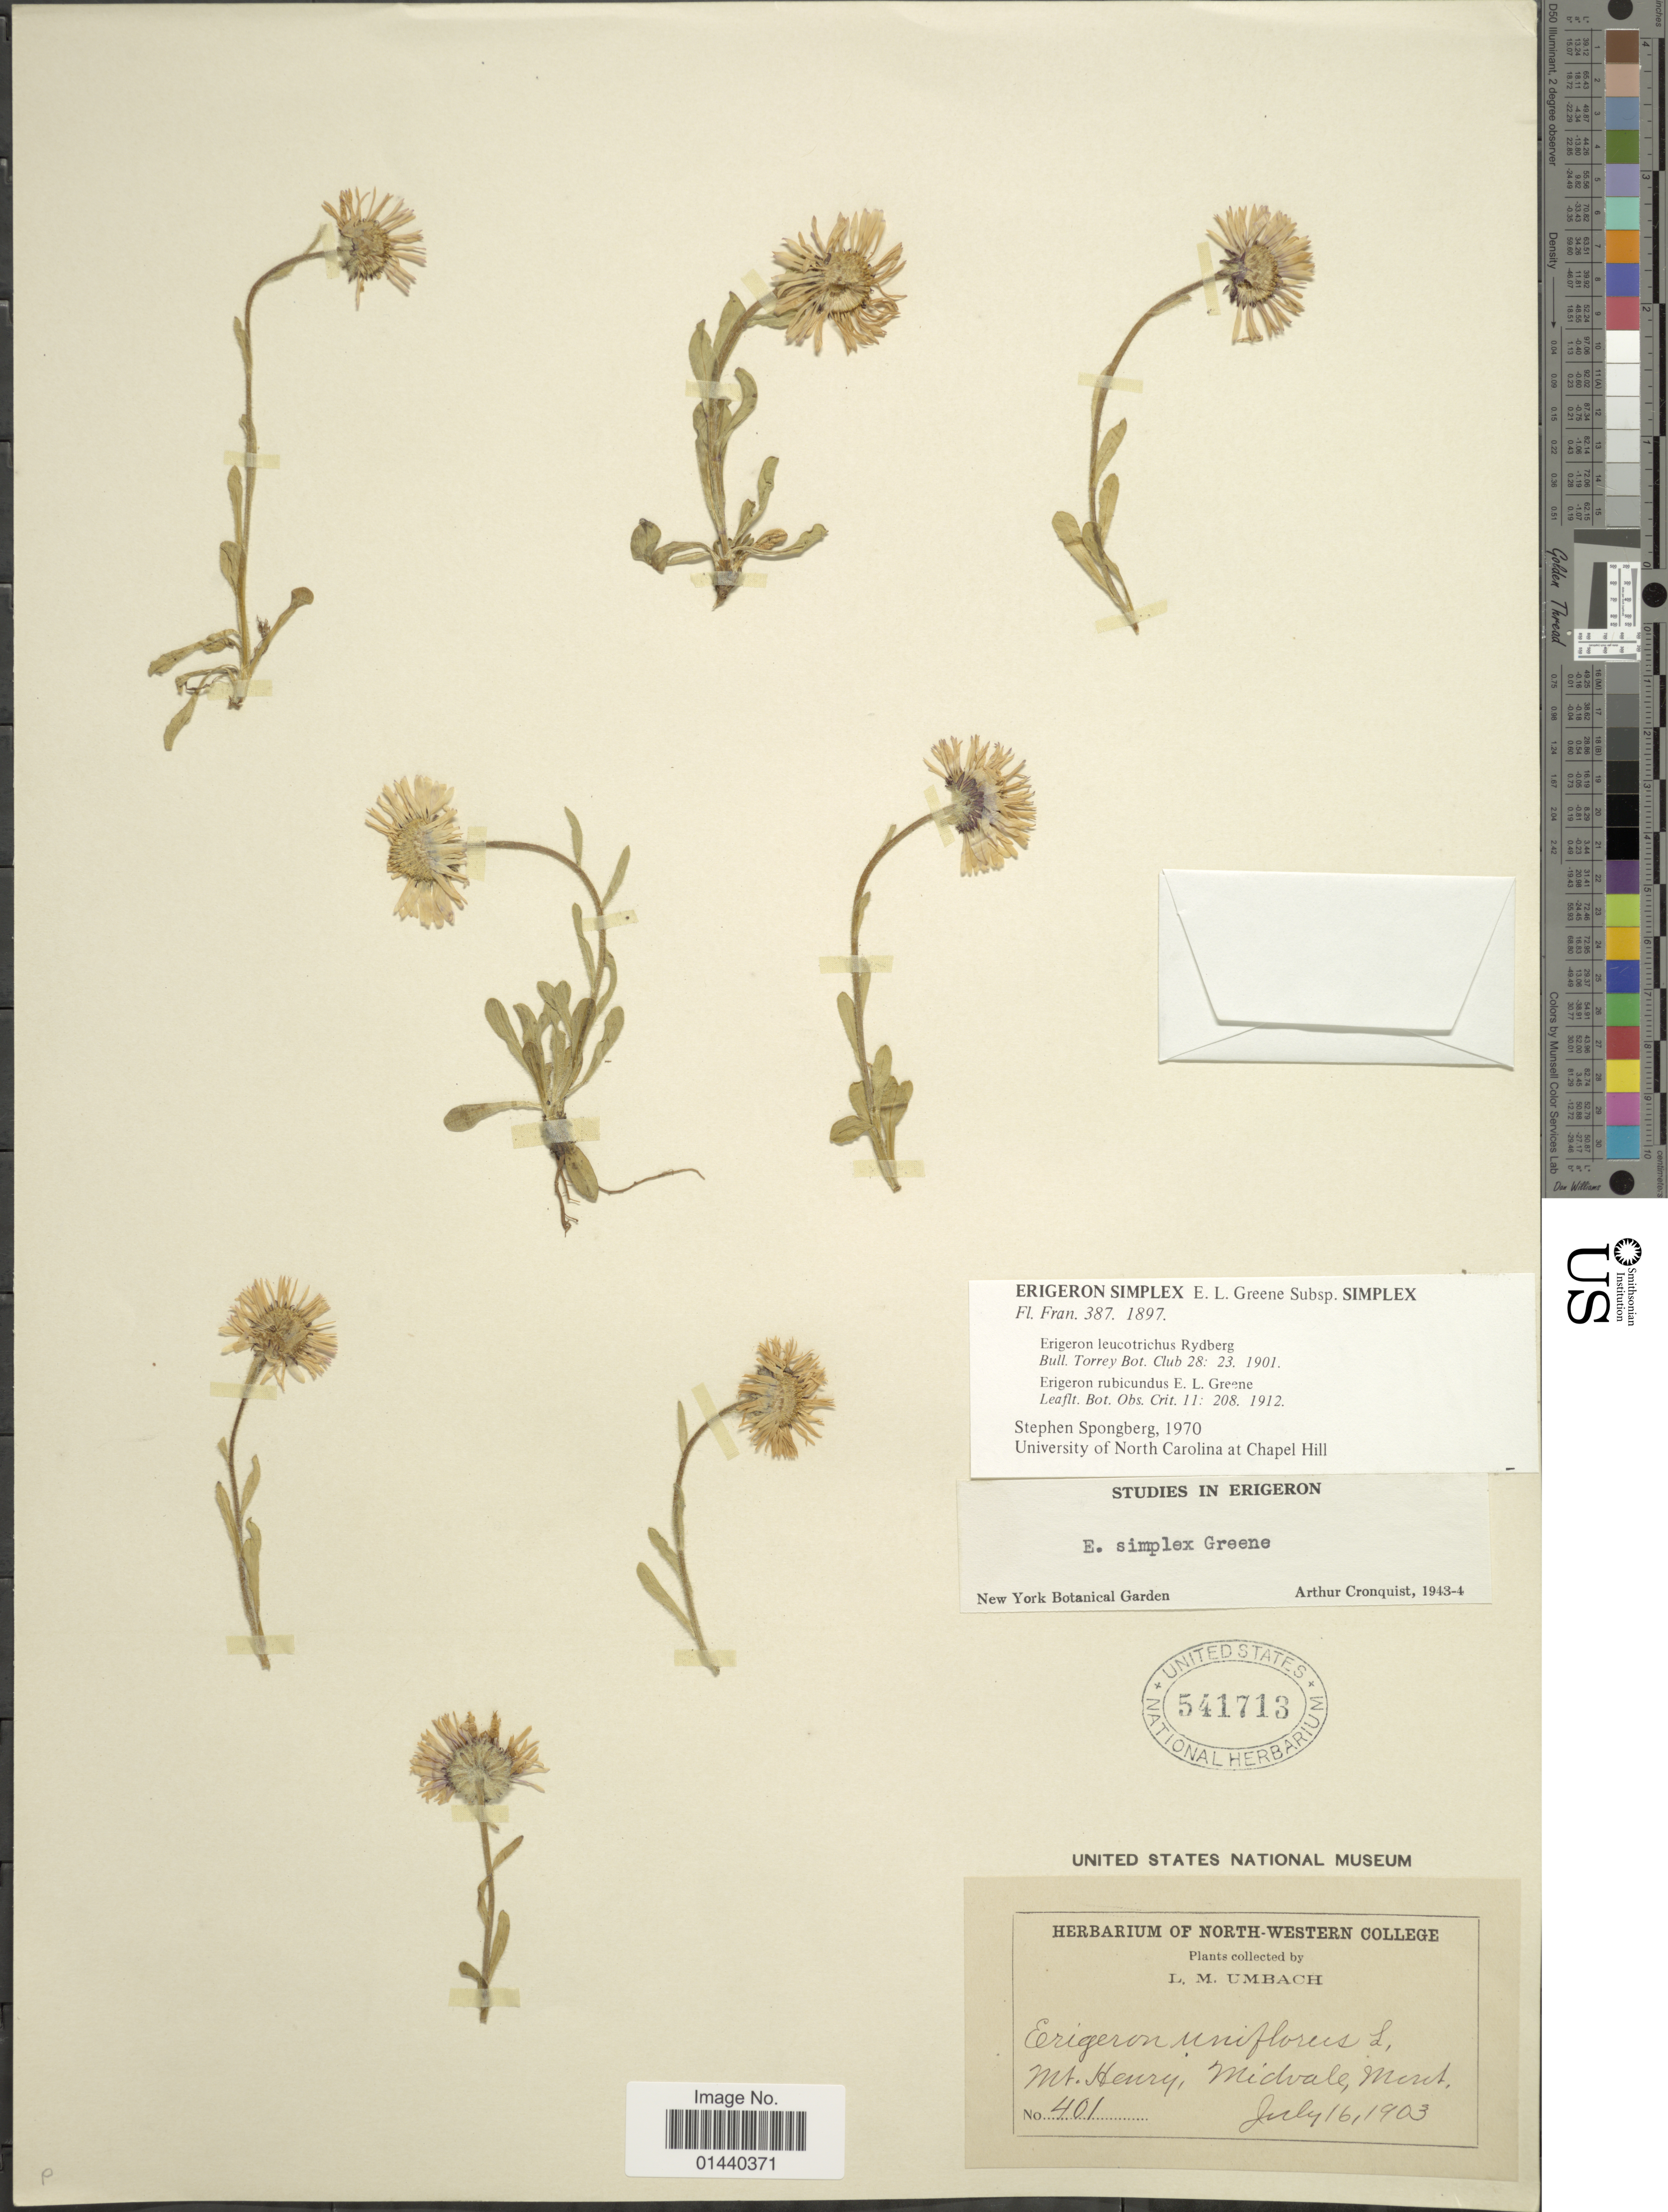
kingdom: Plantae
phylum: Tracheophyta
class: Magnoliopsida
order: Asterales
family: Asteraceae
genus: Erigeron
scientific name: Erigeron simplex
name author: Greene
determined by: Cronquist, A. J.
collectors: L. M. Umbach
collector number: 401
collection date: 1903-07-16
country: United States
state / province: Montana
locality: Mt. Henry, Midvale, Mont.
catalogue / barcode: US 541713